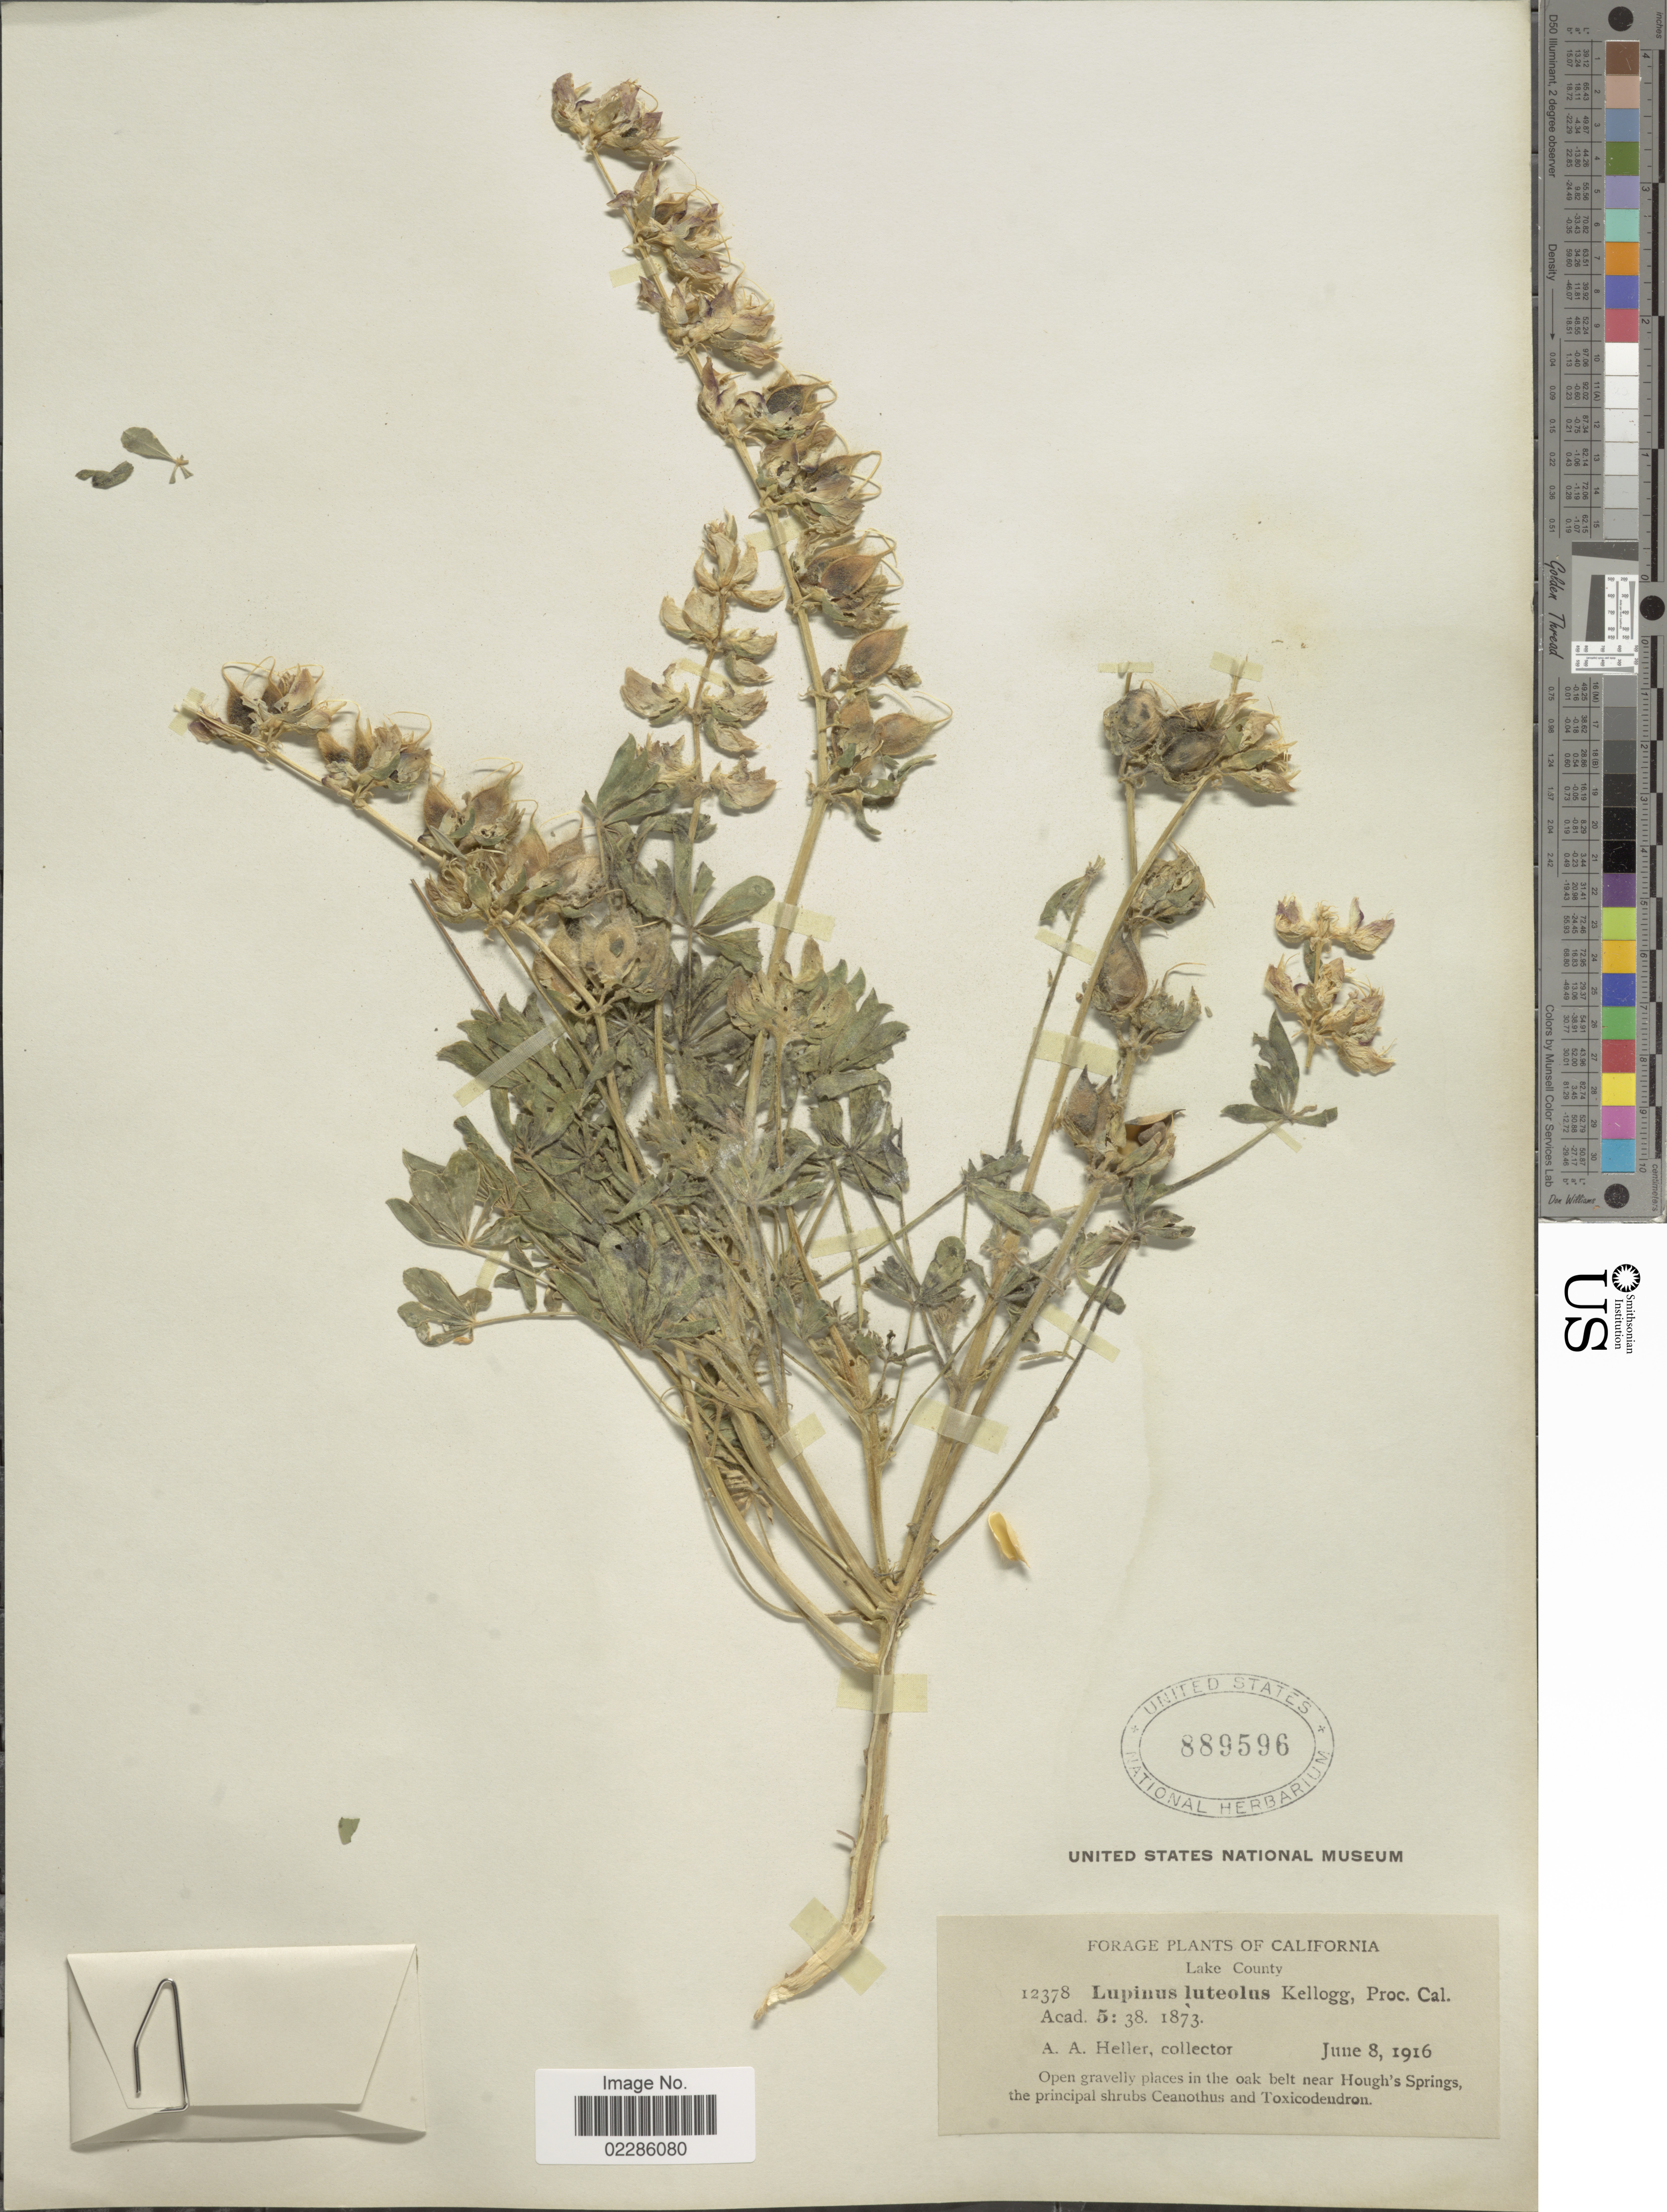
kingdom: Plantae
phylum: Tracheophyta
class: Magnoliopsida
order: Fabales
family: Fabaceae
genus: Lupinus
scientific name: Lupinus luteolus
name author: Kellogg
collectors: A. A. Heller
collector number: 12378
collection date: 1916-06-08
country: United States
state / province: California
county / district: Lake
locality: Lake County, Forage of California, Open gravelly places in the oak belt near Hough's Springs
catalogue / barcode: US 889596